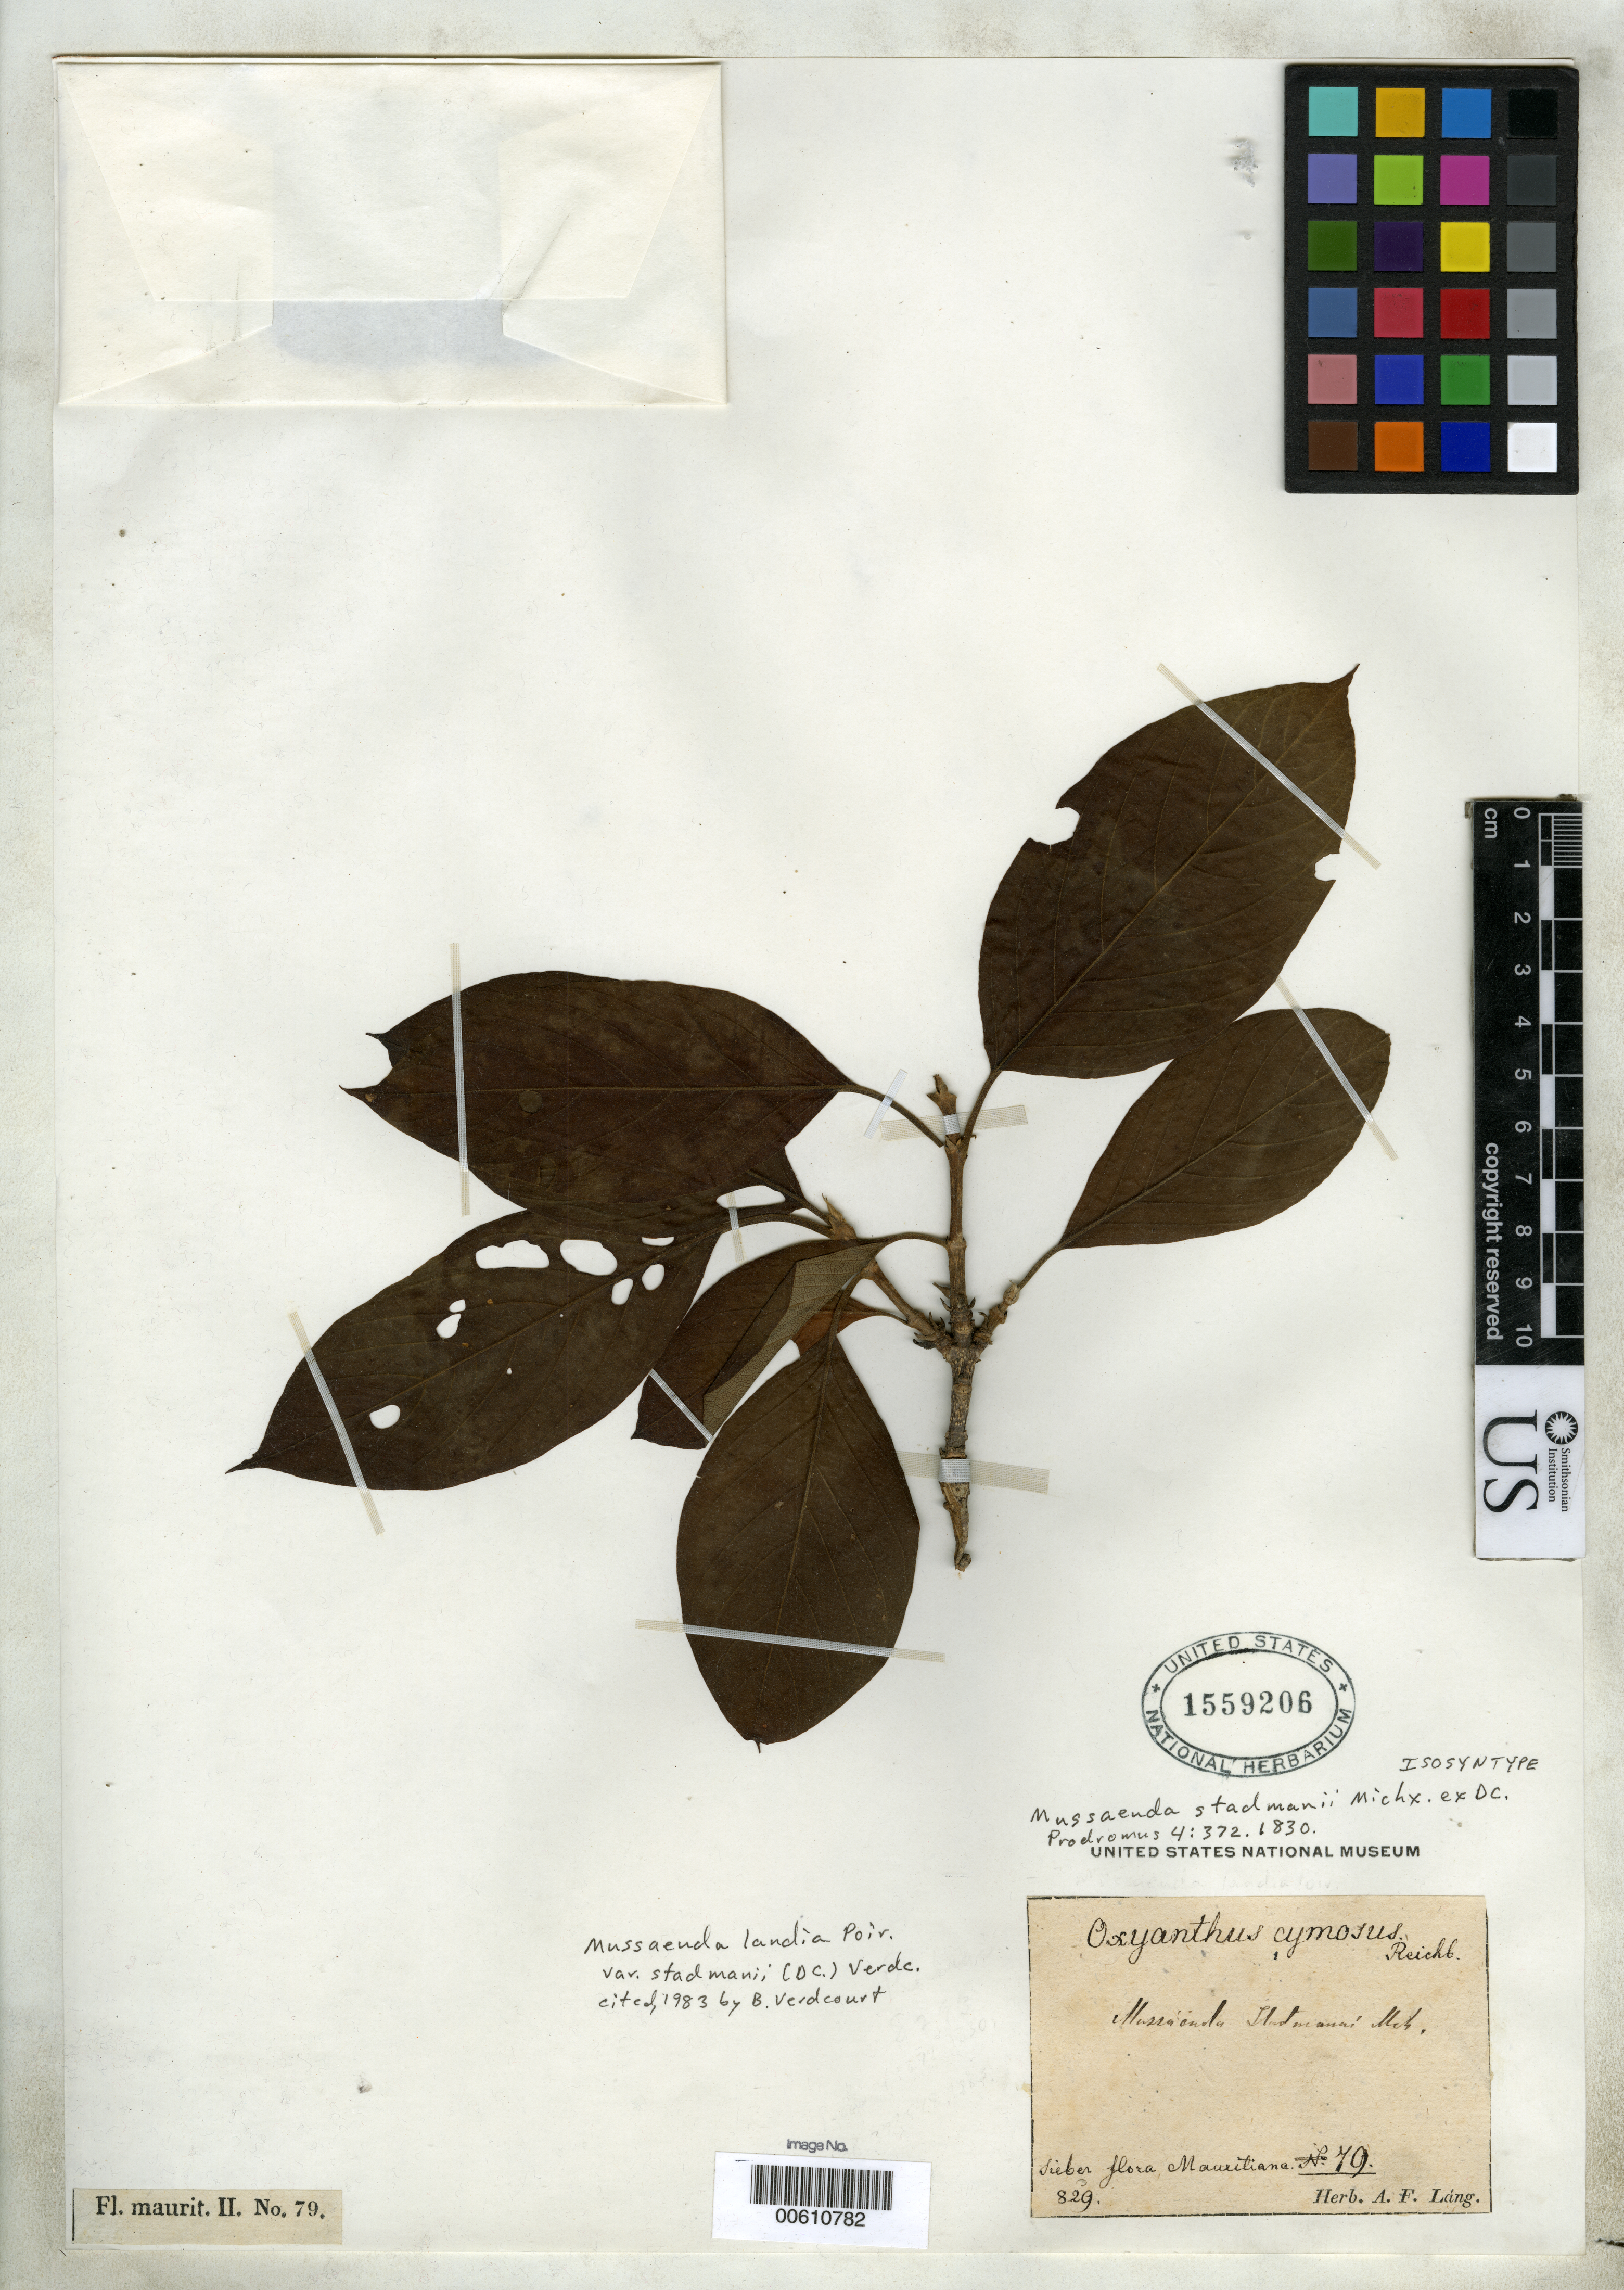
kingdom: Plantae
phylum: Tracheophyta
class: Magnoliopsida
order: Gentianales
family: Rubiaceae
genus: Mussaenda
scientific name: Mussaenda stadmanii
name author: Michx. ex DC.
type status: Isosyntype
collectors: A. F. Láng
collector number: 79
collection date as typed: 1829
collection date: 1829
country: Mauritania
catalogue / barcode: US 1559206